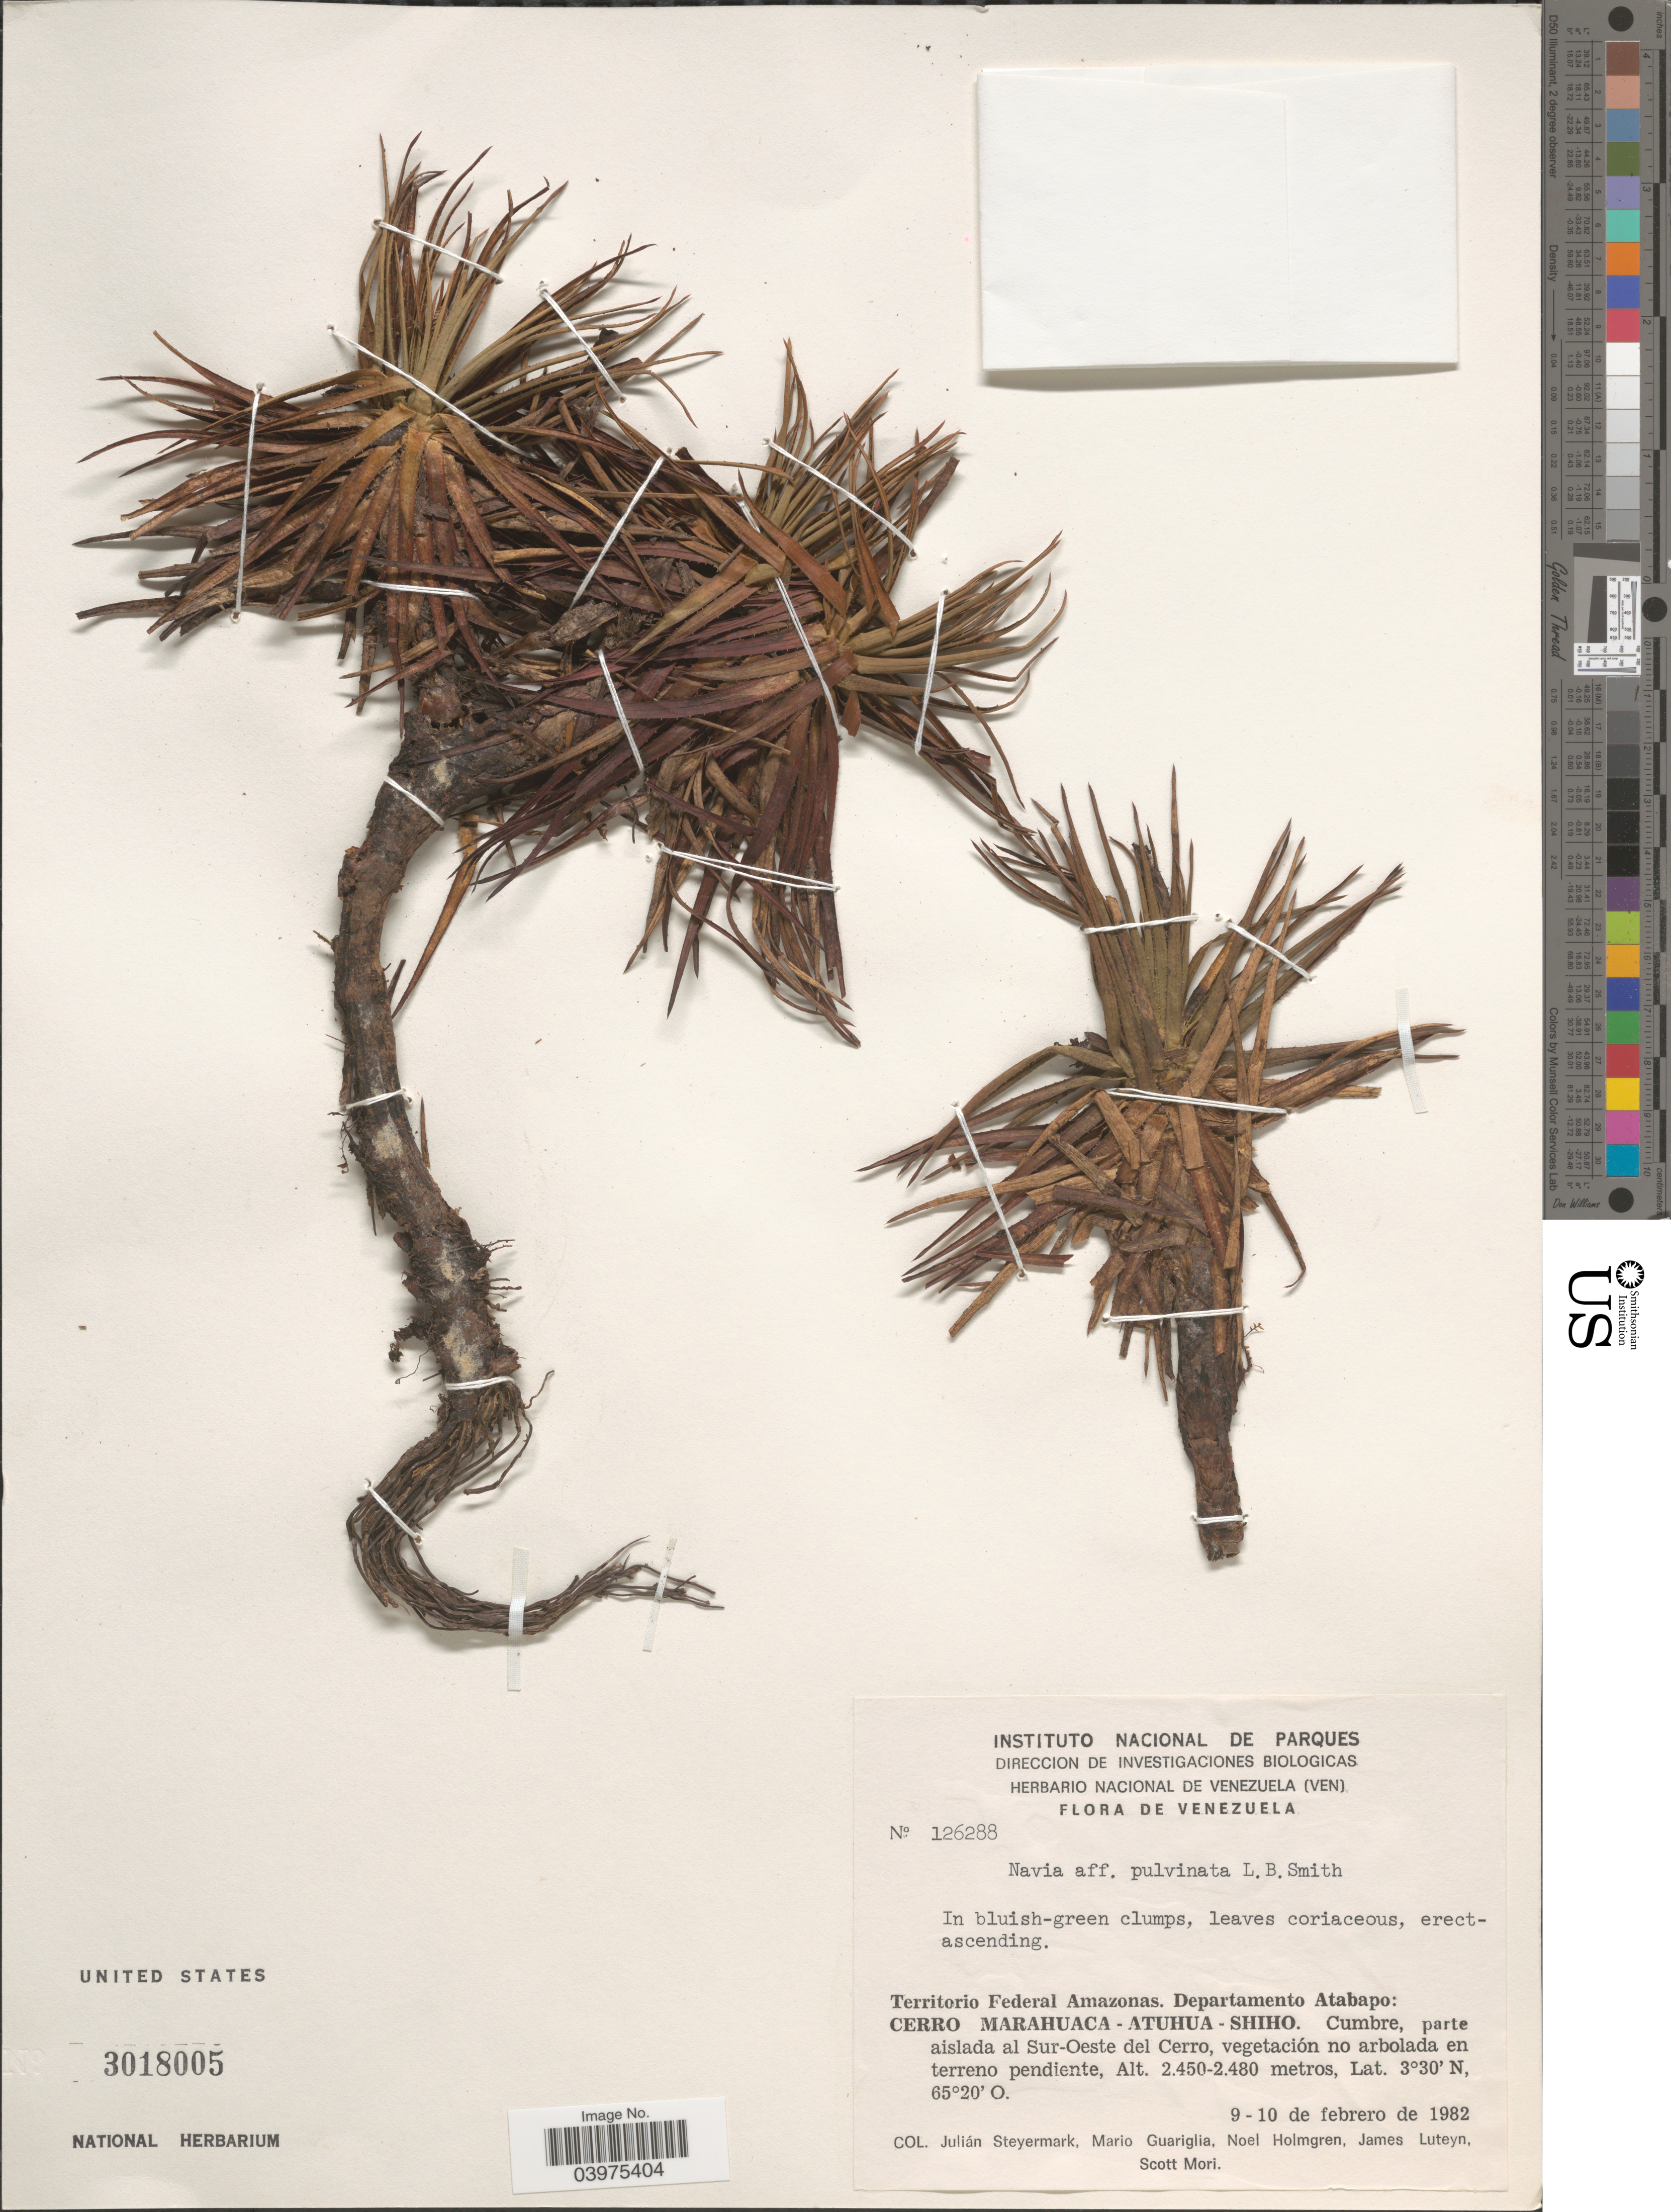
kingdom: Plantae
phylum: Tracheophyta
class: Liliopsida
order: Poales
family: Bromeliaceae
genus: Navia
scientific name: Navia sp.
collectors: J. Steyermark, M. Guariglia, N. H. Holmgren & J. L. Luteyn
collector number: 126288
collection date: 1982-02-09/1982-02-10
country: Venezuela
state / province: Amazonas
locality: Territorio Federal Amazonas. Departamento Atabapo: Cerro Marahuaca - Atuhua - Shiho. Cumbre, parte aislade al Sur-Oeste del Cerro, vegetación no arbolada en terreno pendiente.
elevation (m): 2450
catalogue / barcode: US 3018005